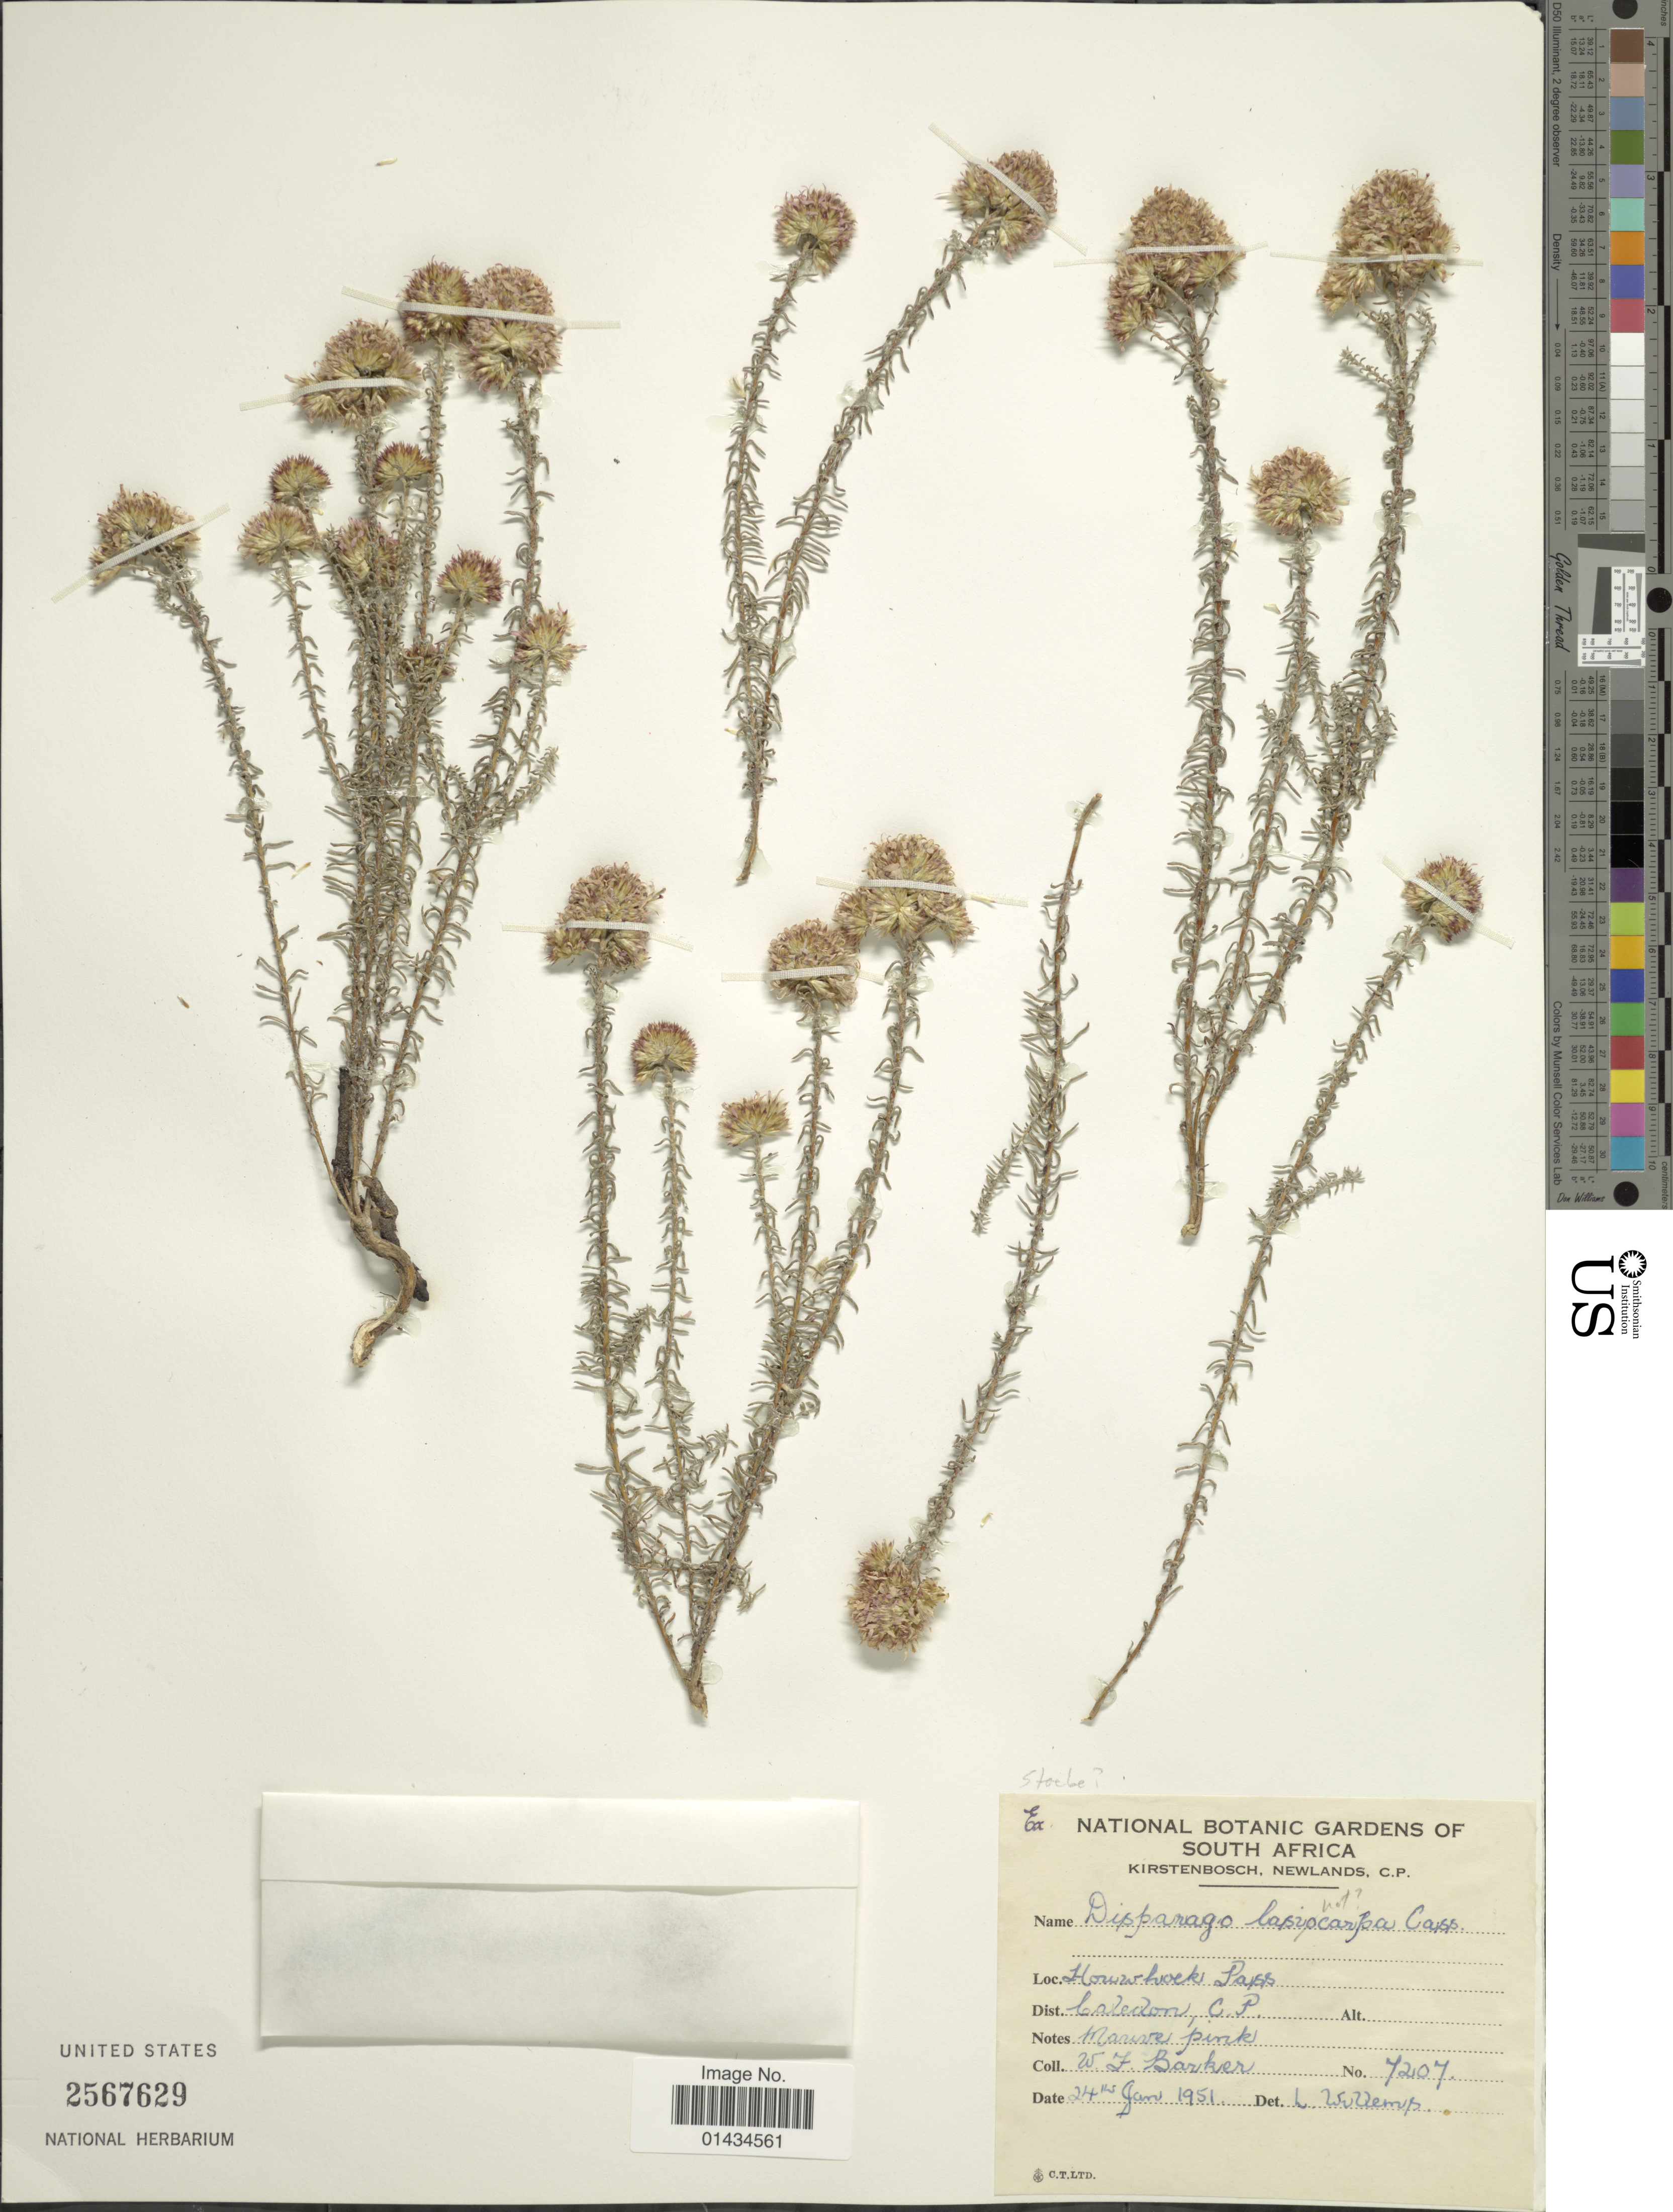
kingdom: Plantae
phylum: Tracheophyta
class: Magnoliopsida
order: Asterales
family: Asteraceae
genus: Stoebe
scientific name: Stoebe sp.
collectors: W. F. Barker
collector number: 7207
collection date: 1951-01-24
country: South Africa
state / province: Western Cape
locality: Houwhoek Pass, Caledon C.P.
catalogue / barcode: US 2567629